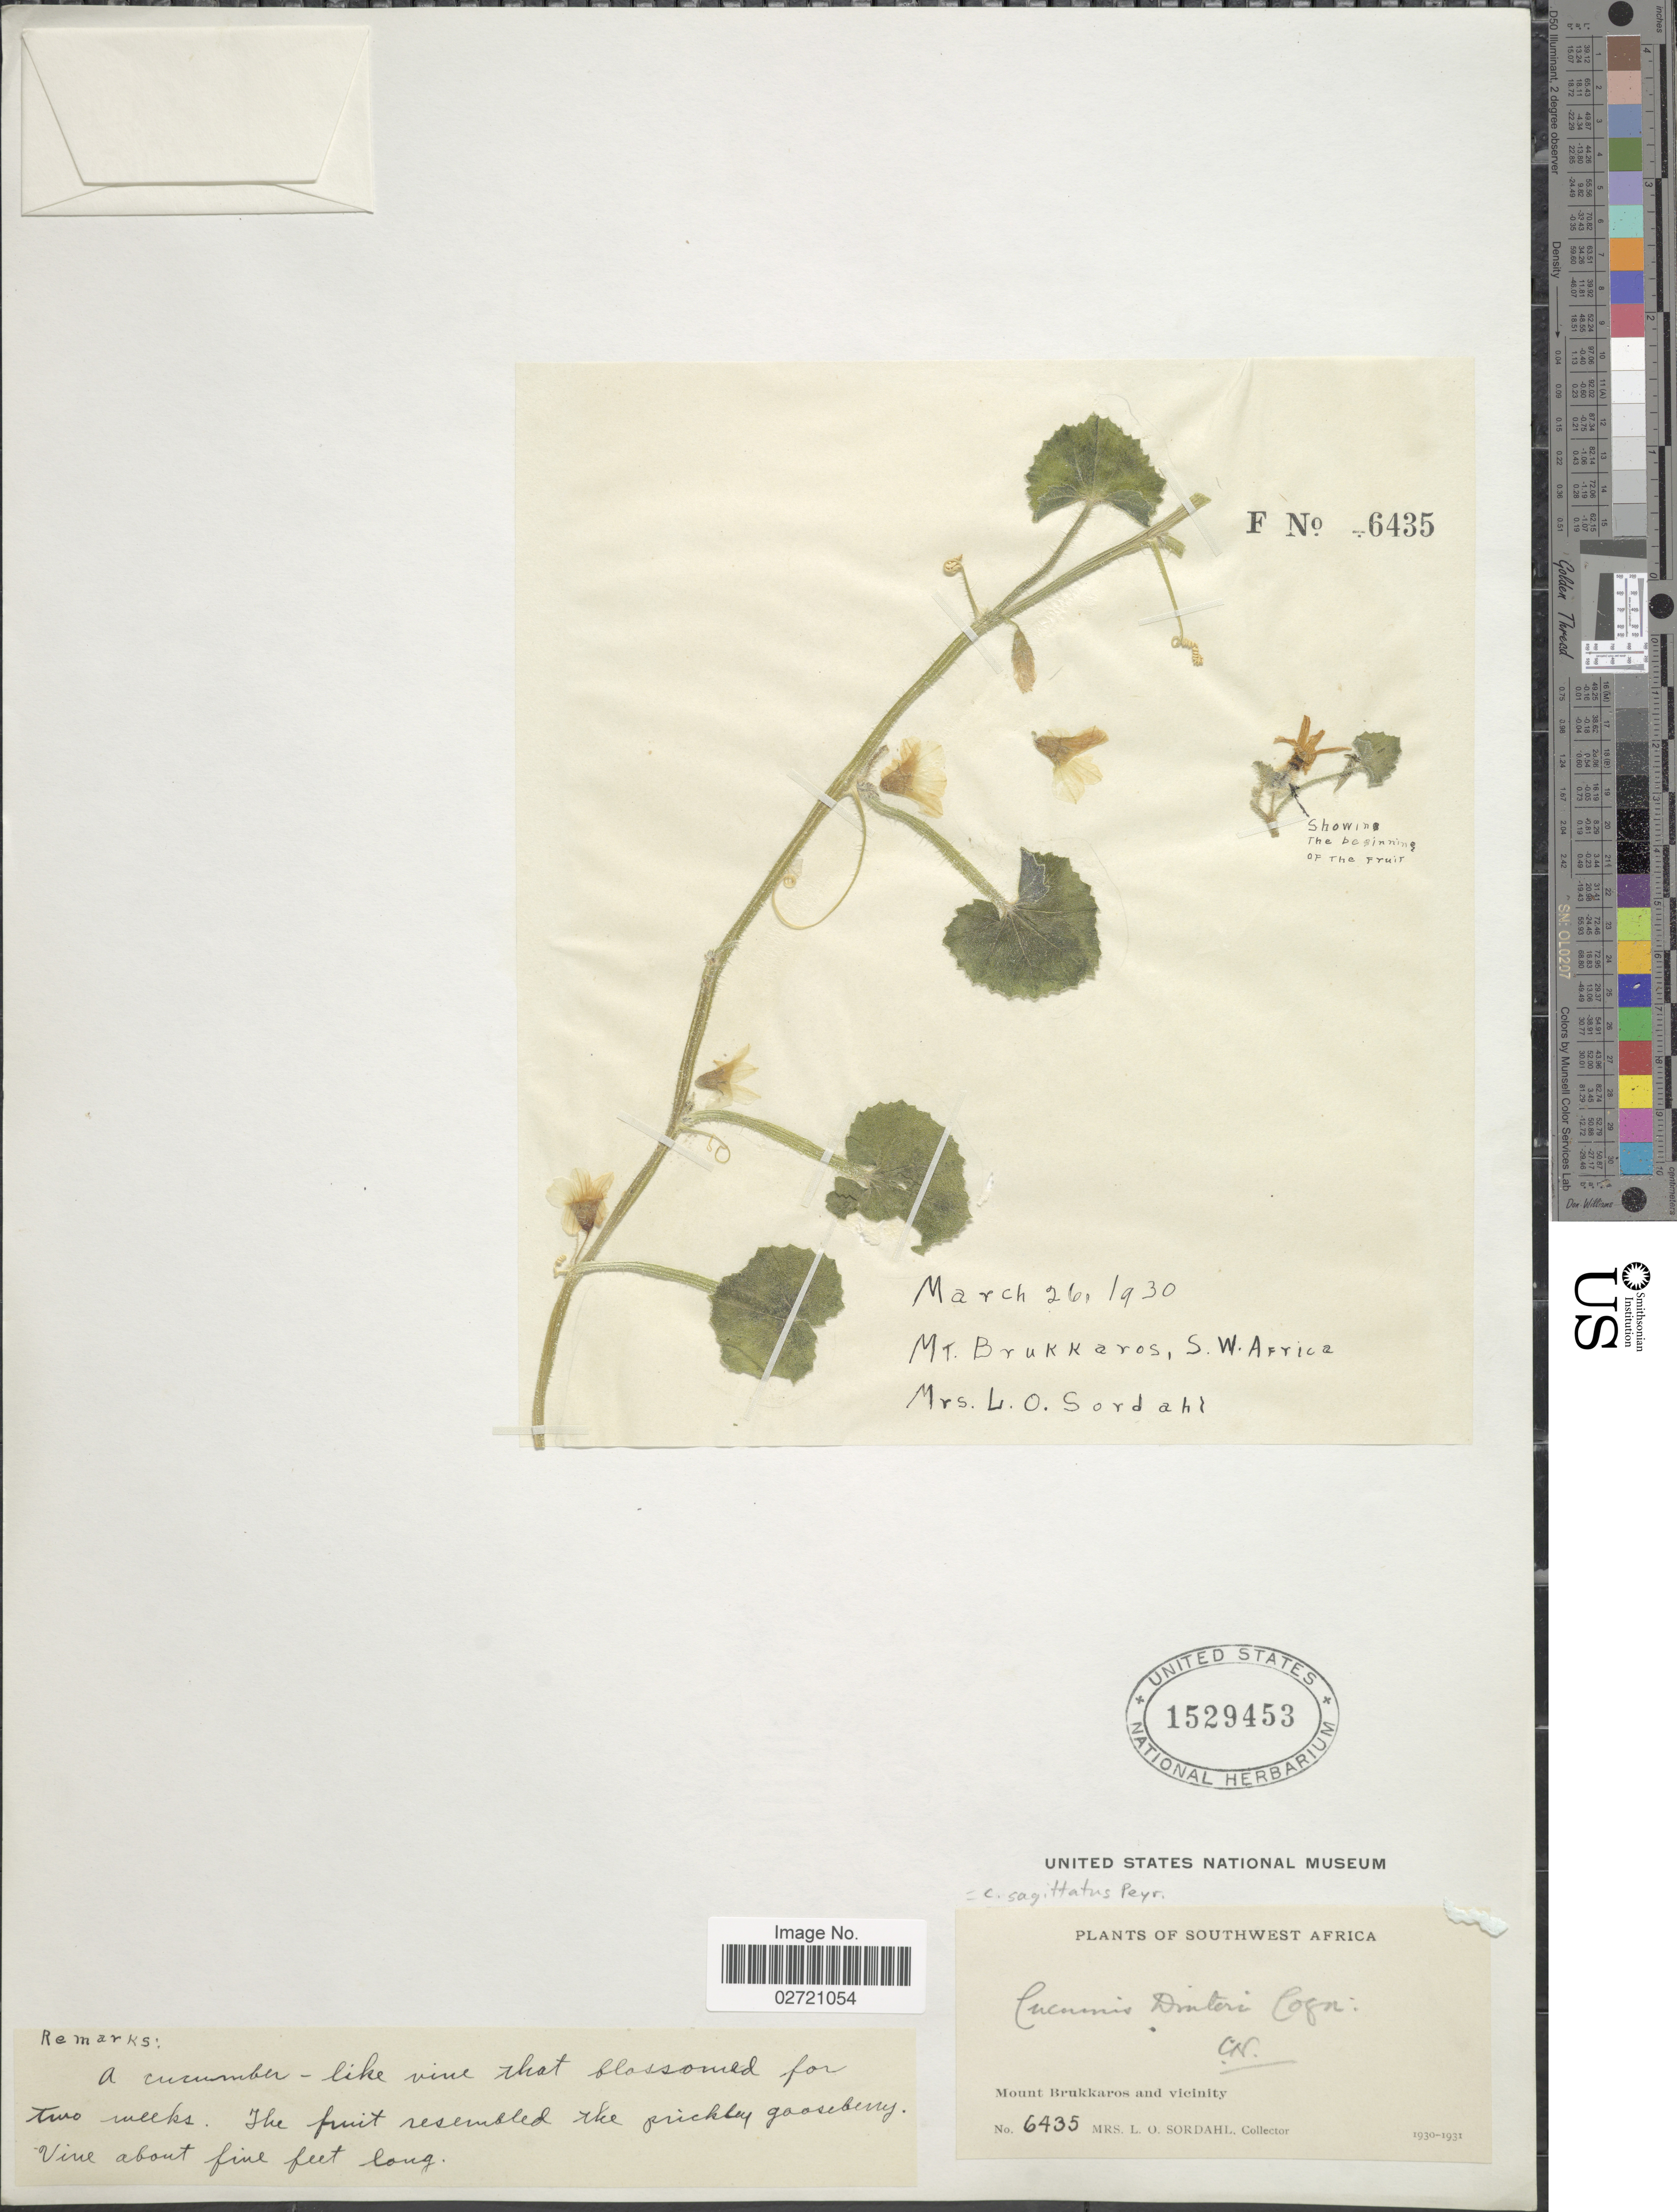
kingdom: Plantae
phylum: Tracheophyta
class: Magnoliopsida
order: Cucurbitales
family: Cucurbitaceae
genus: Cucumis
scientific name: Cucumis sagittatus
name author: Peyr.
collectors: L. Sordahl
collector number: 6435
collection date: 1930-03-26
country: Namibia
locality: Mt. Brukkaros, S. W. Africa. Mount Brukkaros and vicinity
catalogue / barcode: US 1529453